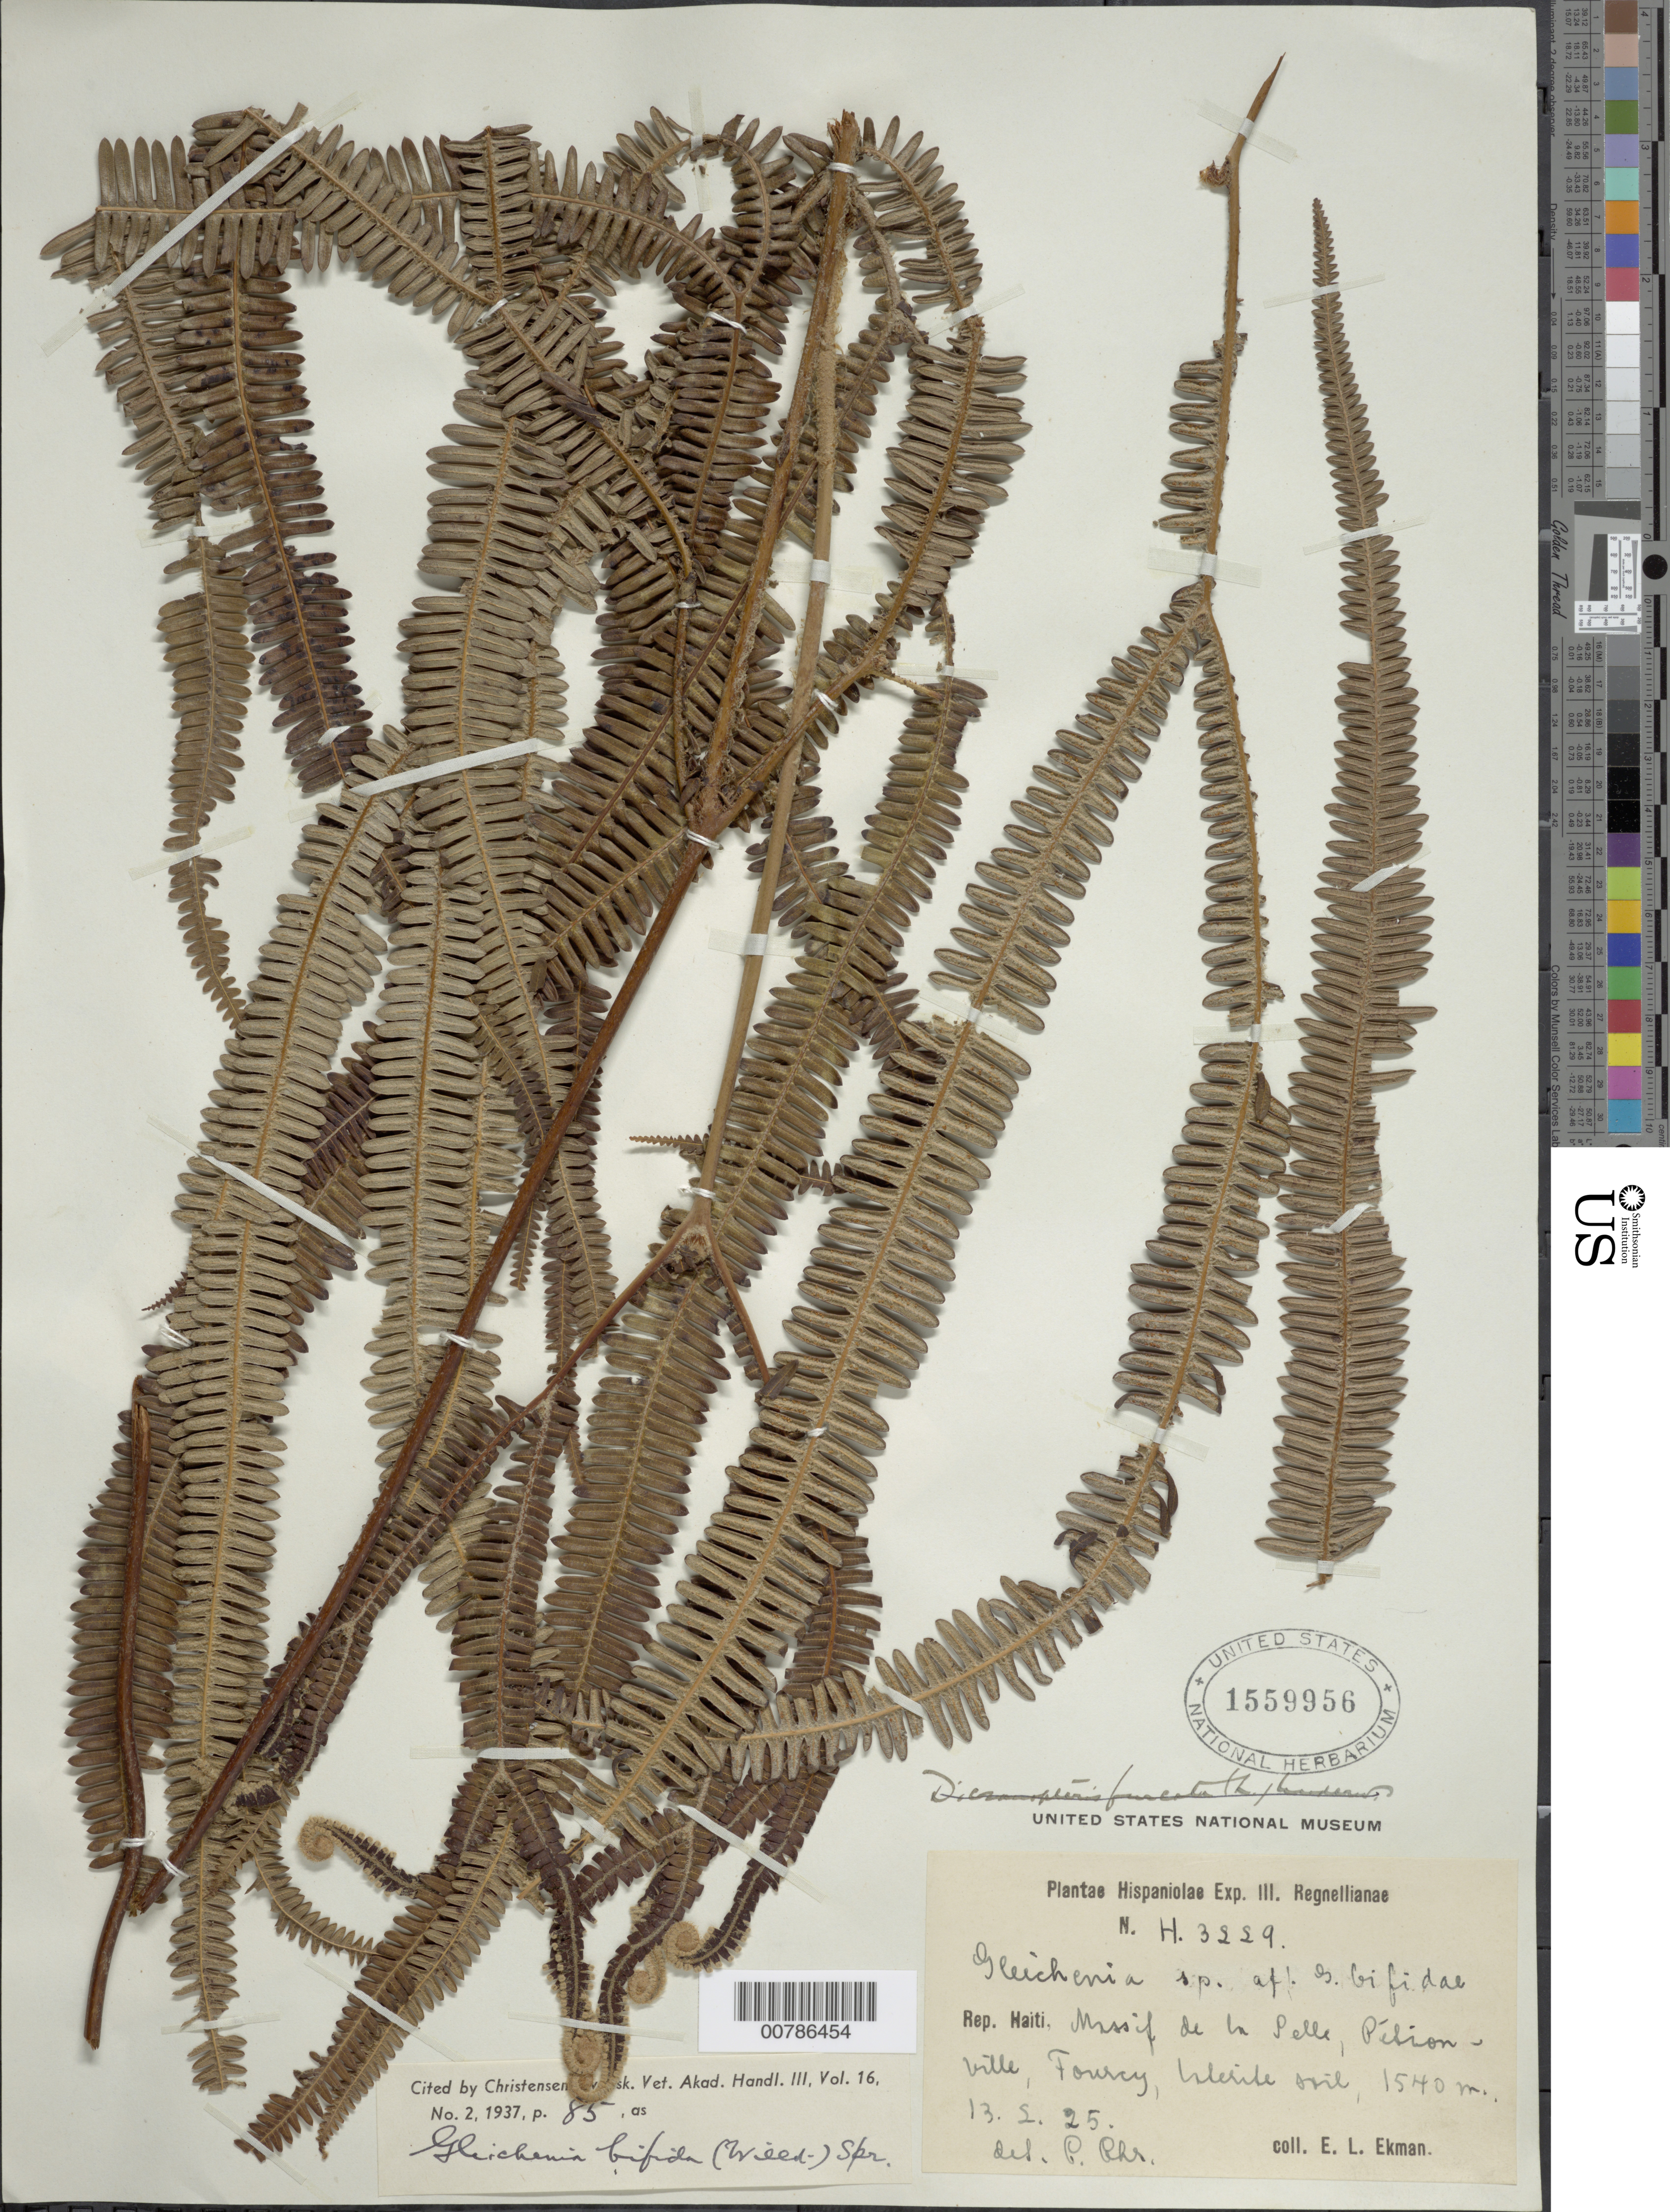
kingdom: Plantae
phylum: Tracheophyta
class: Polypodiopsida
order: Gleicheniales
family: Gleicheniaceae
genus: Sticherus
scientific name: Sticherus bifidus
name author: (Willd.) Ching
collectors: E. L. Ekman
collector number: H 3229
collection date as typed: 13 Feb 1925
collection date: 1925-02-13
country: Haiti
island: Hispaniola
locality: Massif de la Selle, Pétionville, Furcy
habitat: Laterite soil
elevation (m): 1540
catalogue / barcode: US 1559956